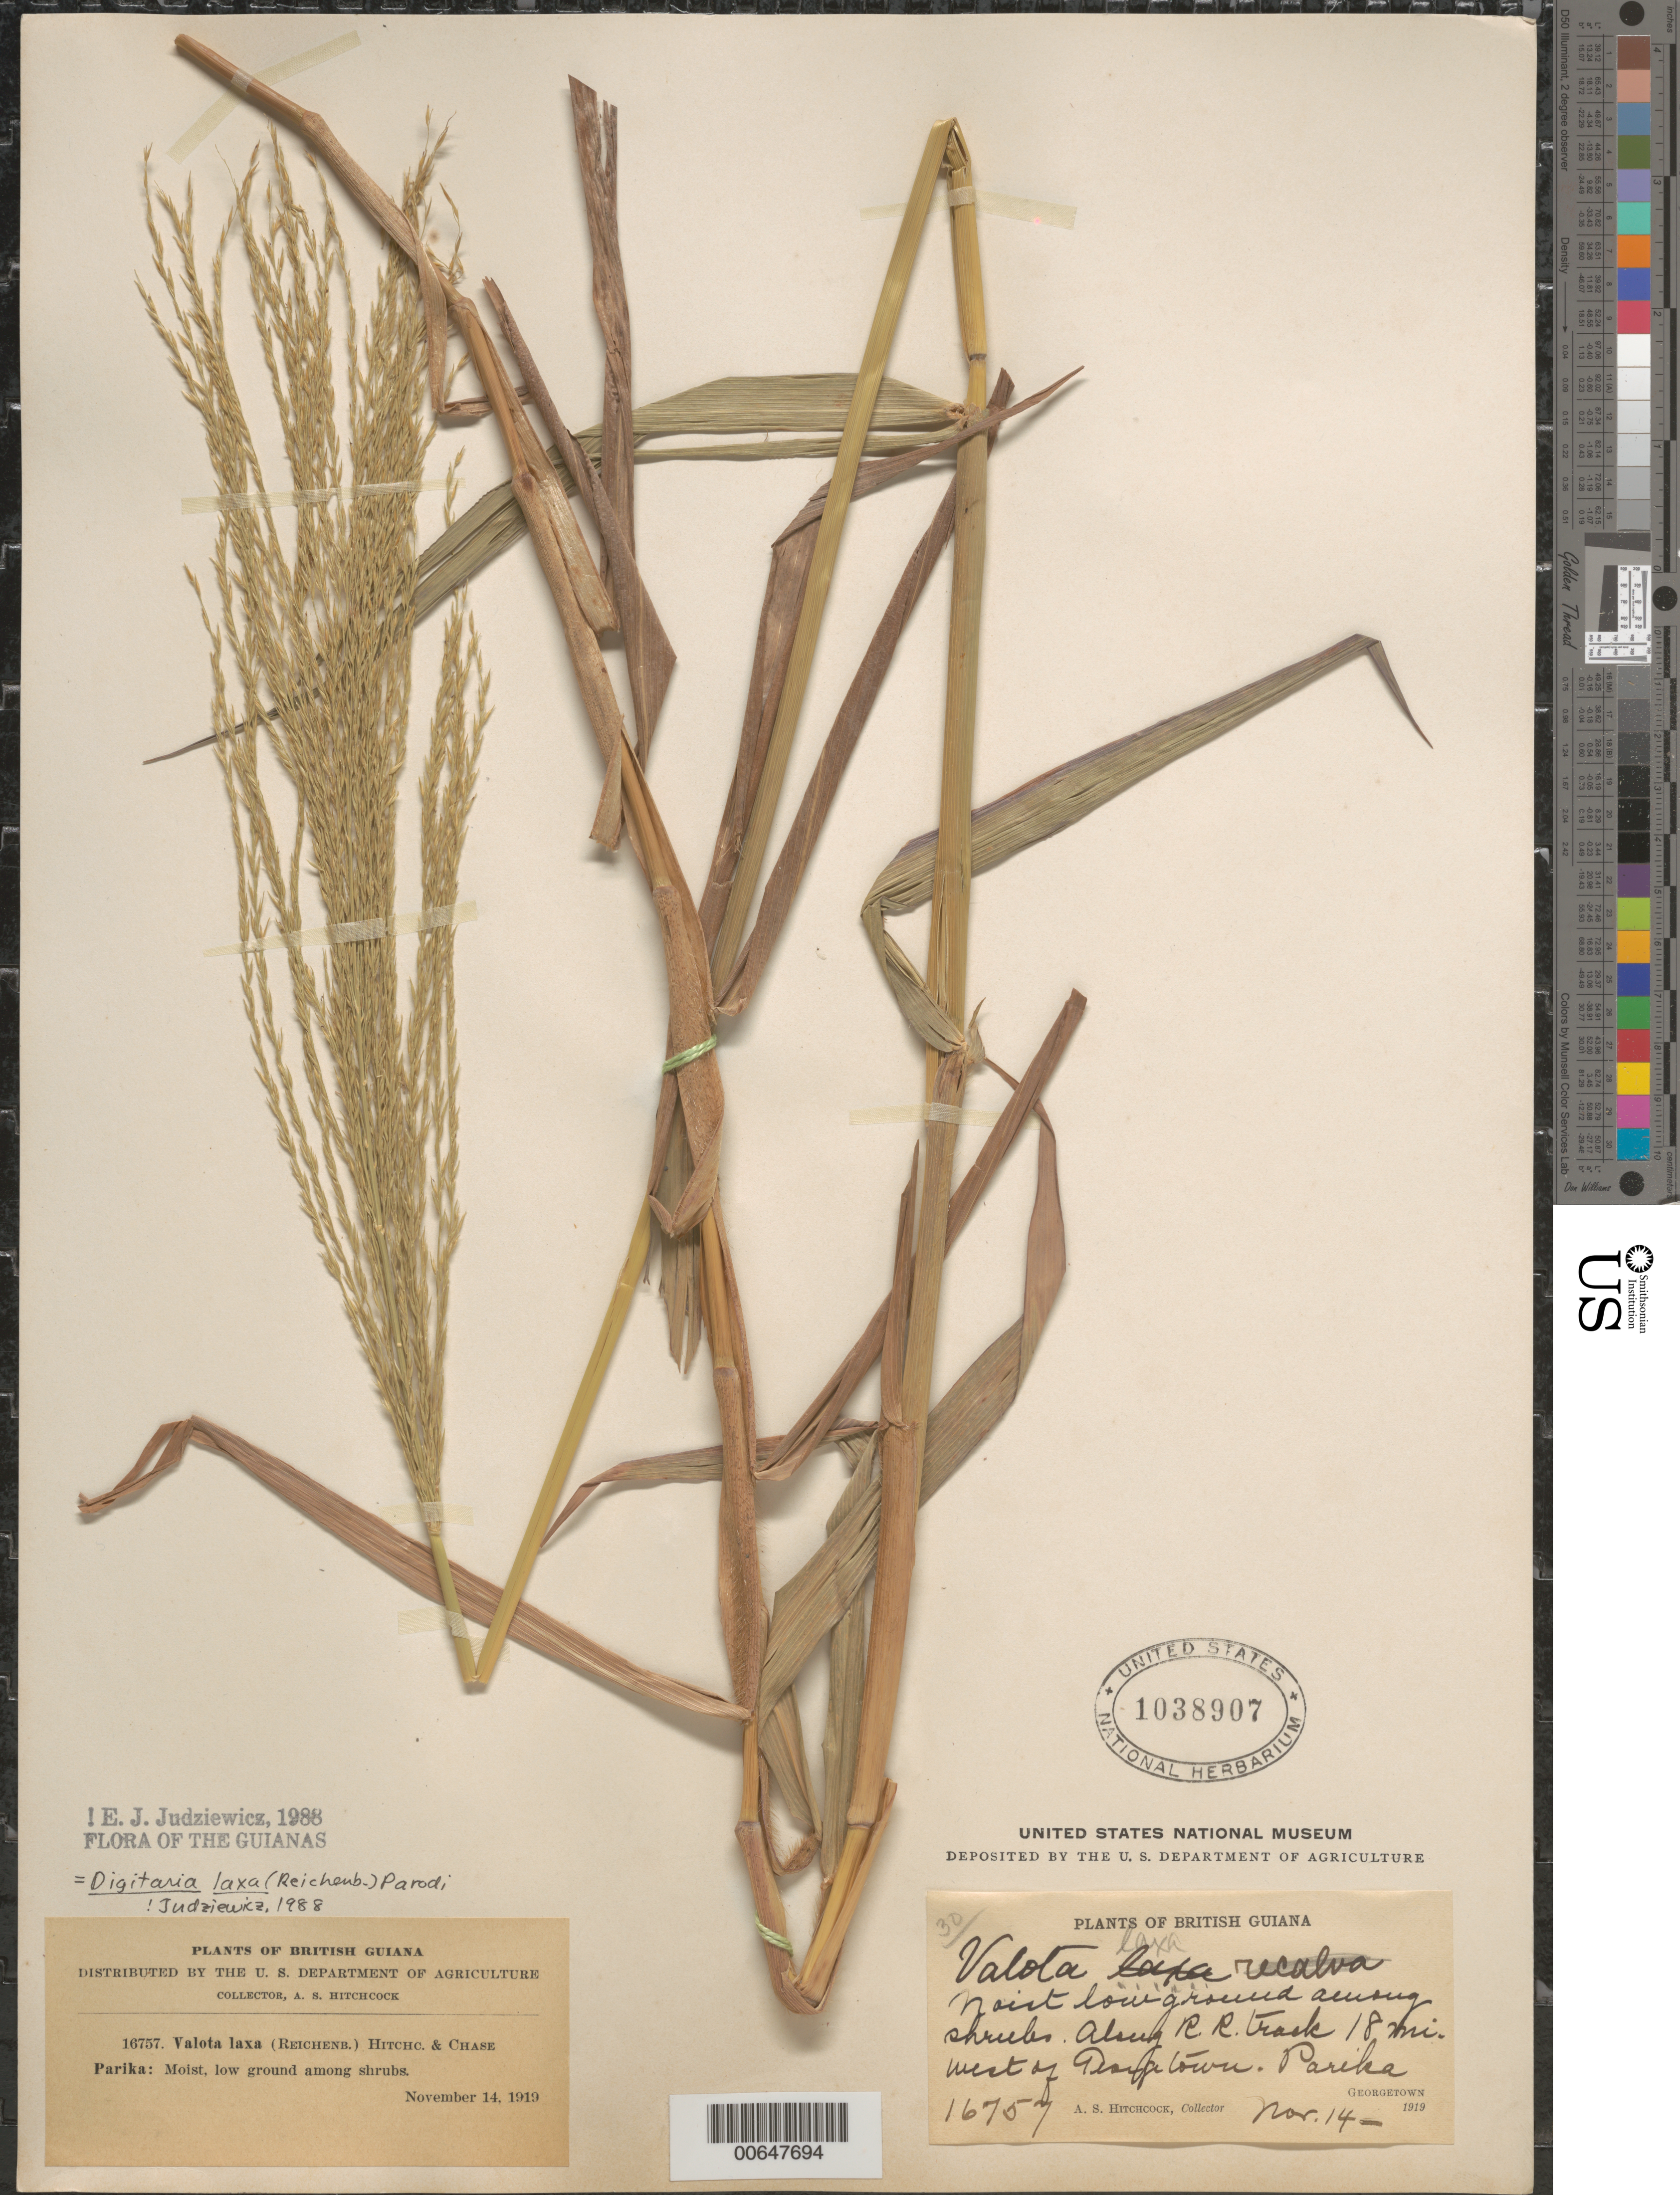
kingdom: Plantae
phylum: Tracheophyta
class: Liliopsida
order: Poales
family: Poaceae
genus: Digitaria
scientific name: Digitaria laxa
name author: (Rchb. ex A. Spreng.) Parodi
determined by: Judziewicz, E. J.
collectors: A. S. Hitchcock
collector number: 16757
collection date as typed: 14-Nov-19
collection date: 1919-11-14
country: Guyana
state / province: Essequibo Isl-W. Demerara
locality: Parika, 18 mi. W of Georgetown, on Essequibo R.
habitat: Moist low ground among shrubs, along R.R. track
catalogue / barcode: US 1038907